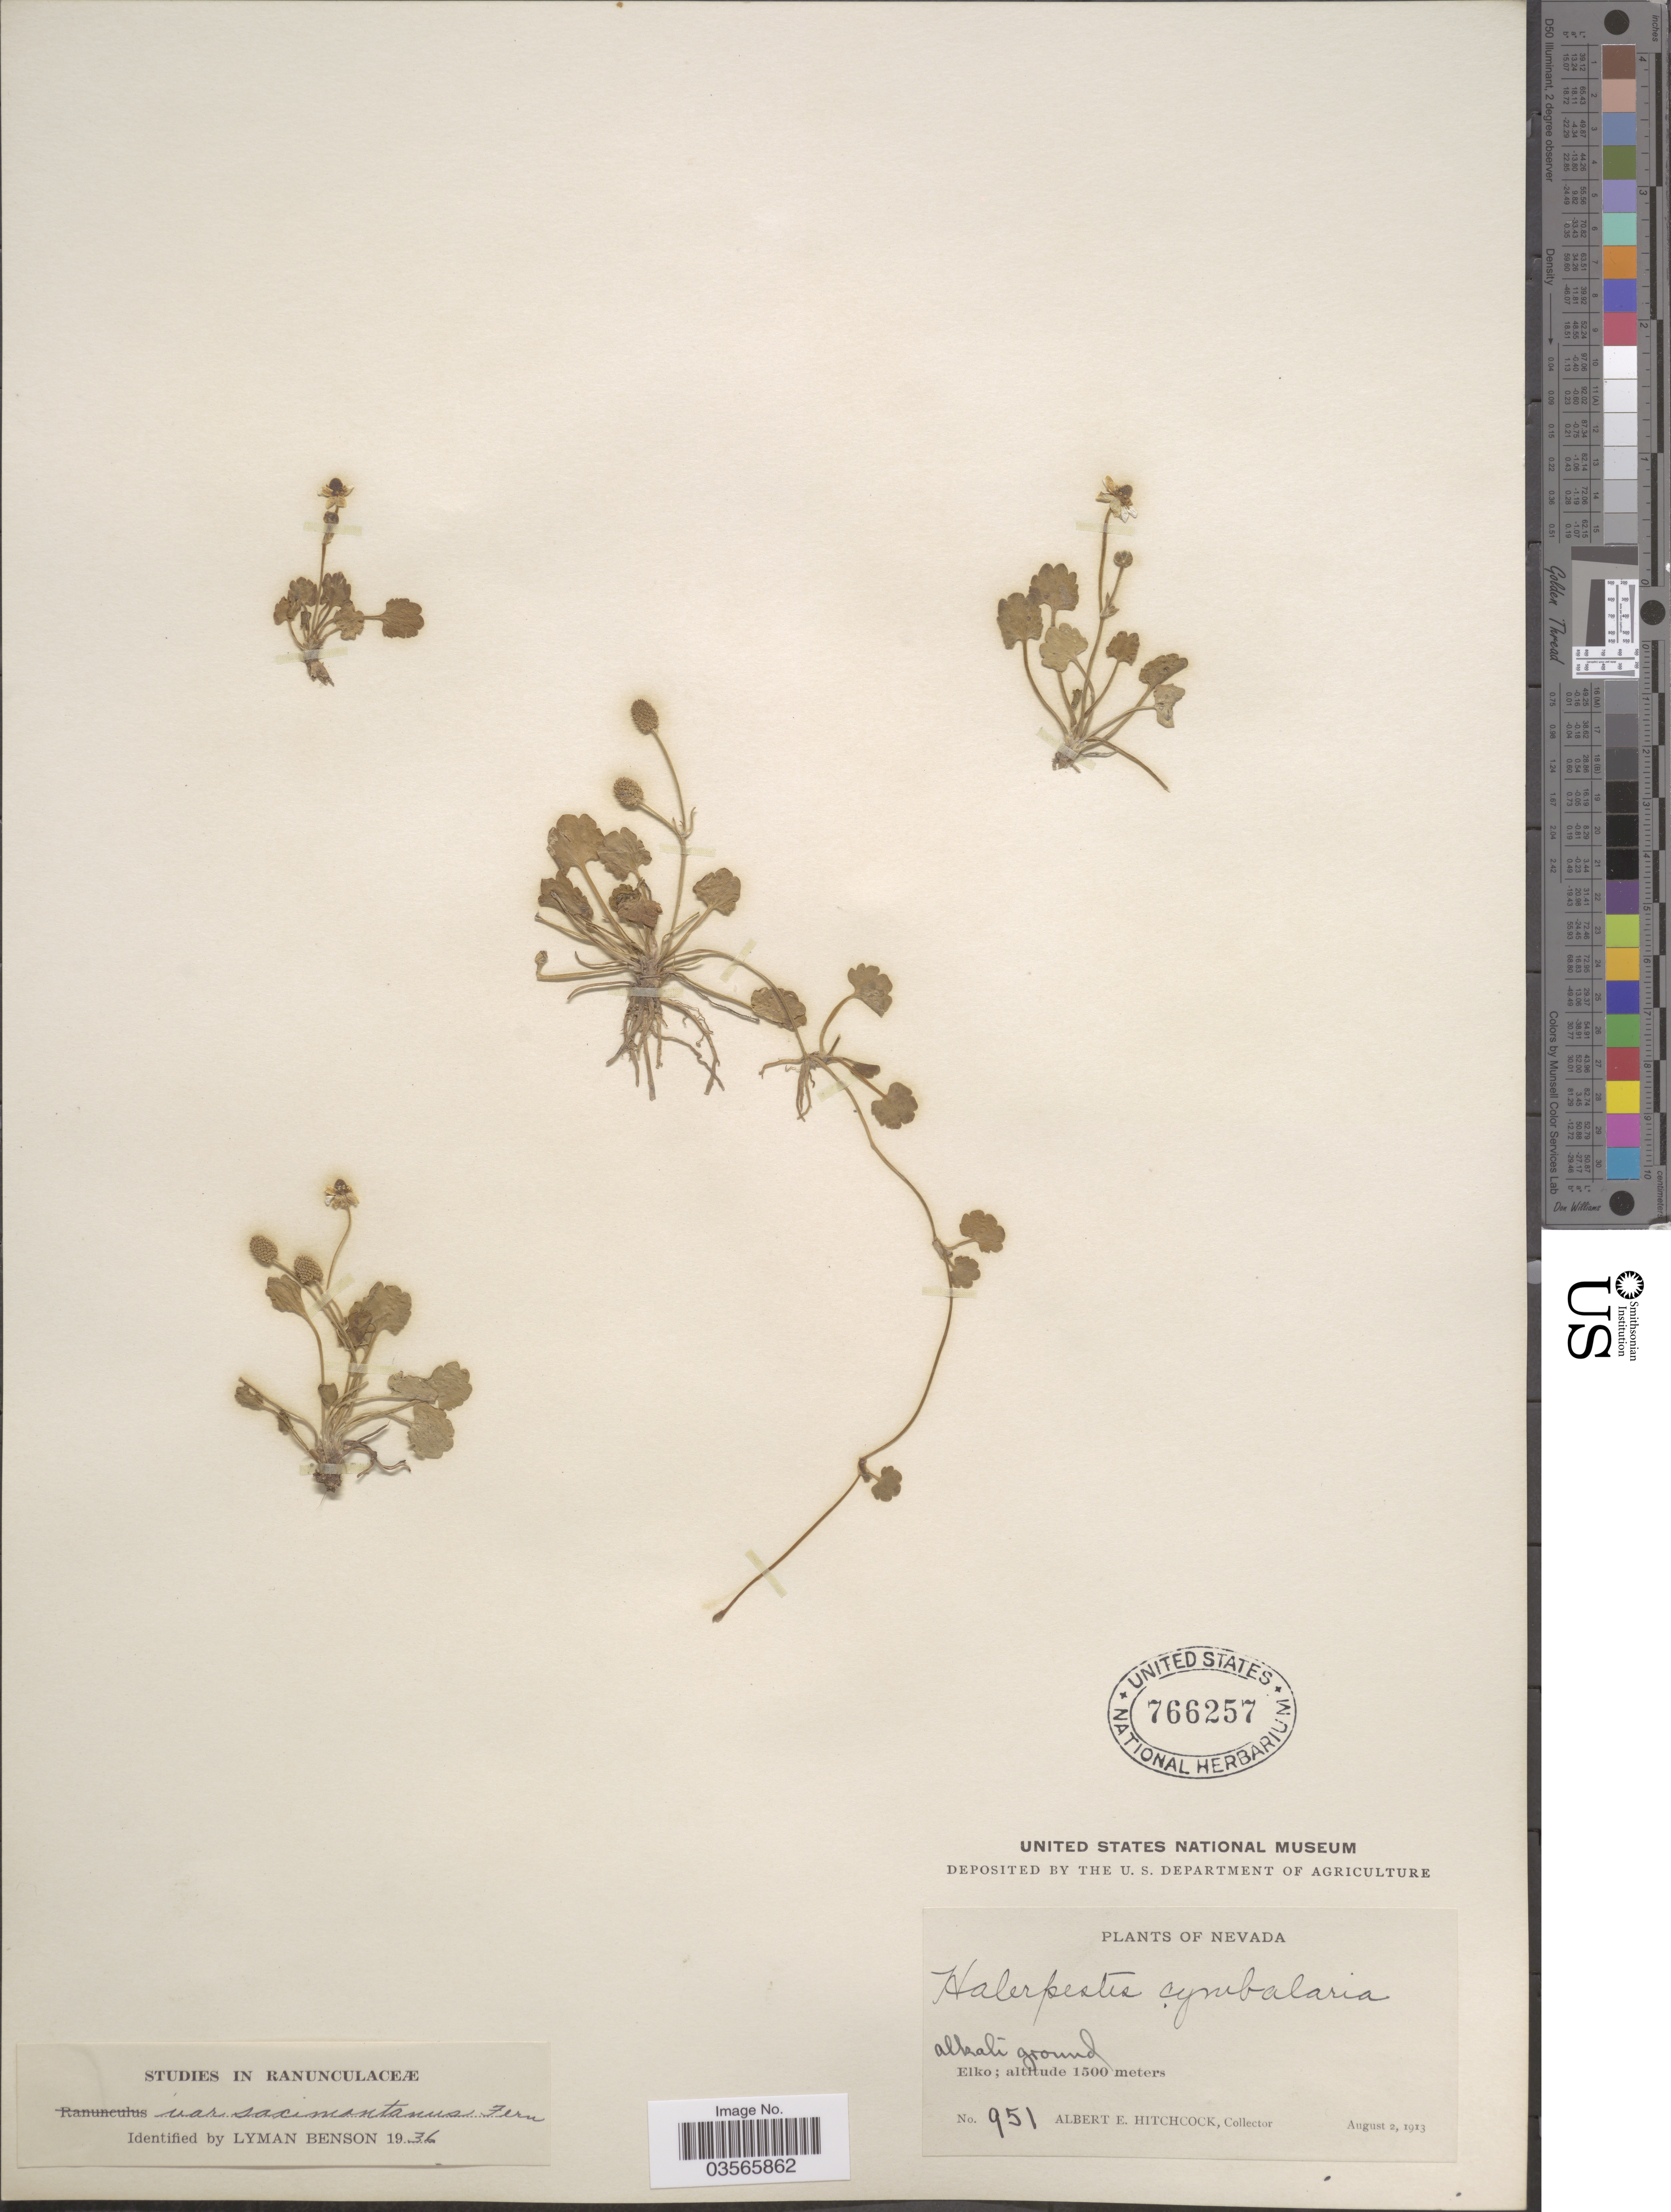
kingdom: Plantae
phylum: Tracheophyta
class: Magnoliopsida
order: Ranunculales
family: Ranunculaceae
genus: Halerpestes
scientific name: Halerpestes cymbalaria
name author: (Pursh) Greene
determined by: Strong, M. T., (US), Smithsonian Institution - National Museum of Natural History (UNITED STATES)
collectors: A. Hitchcock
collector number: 951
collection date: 1913-08-02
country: United States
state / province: Nevada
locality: Alkali ground, Elko.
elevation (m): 1500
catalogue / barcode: US 766257